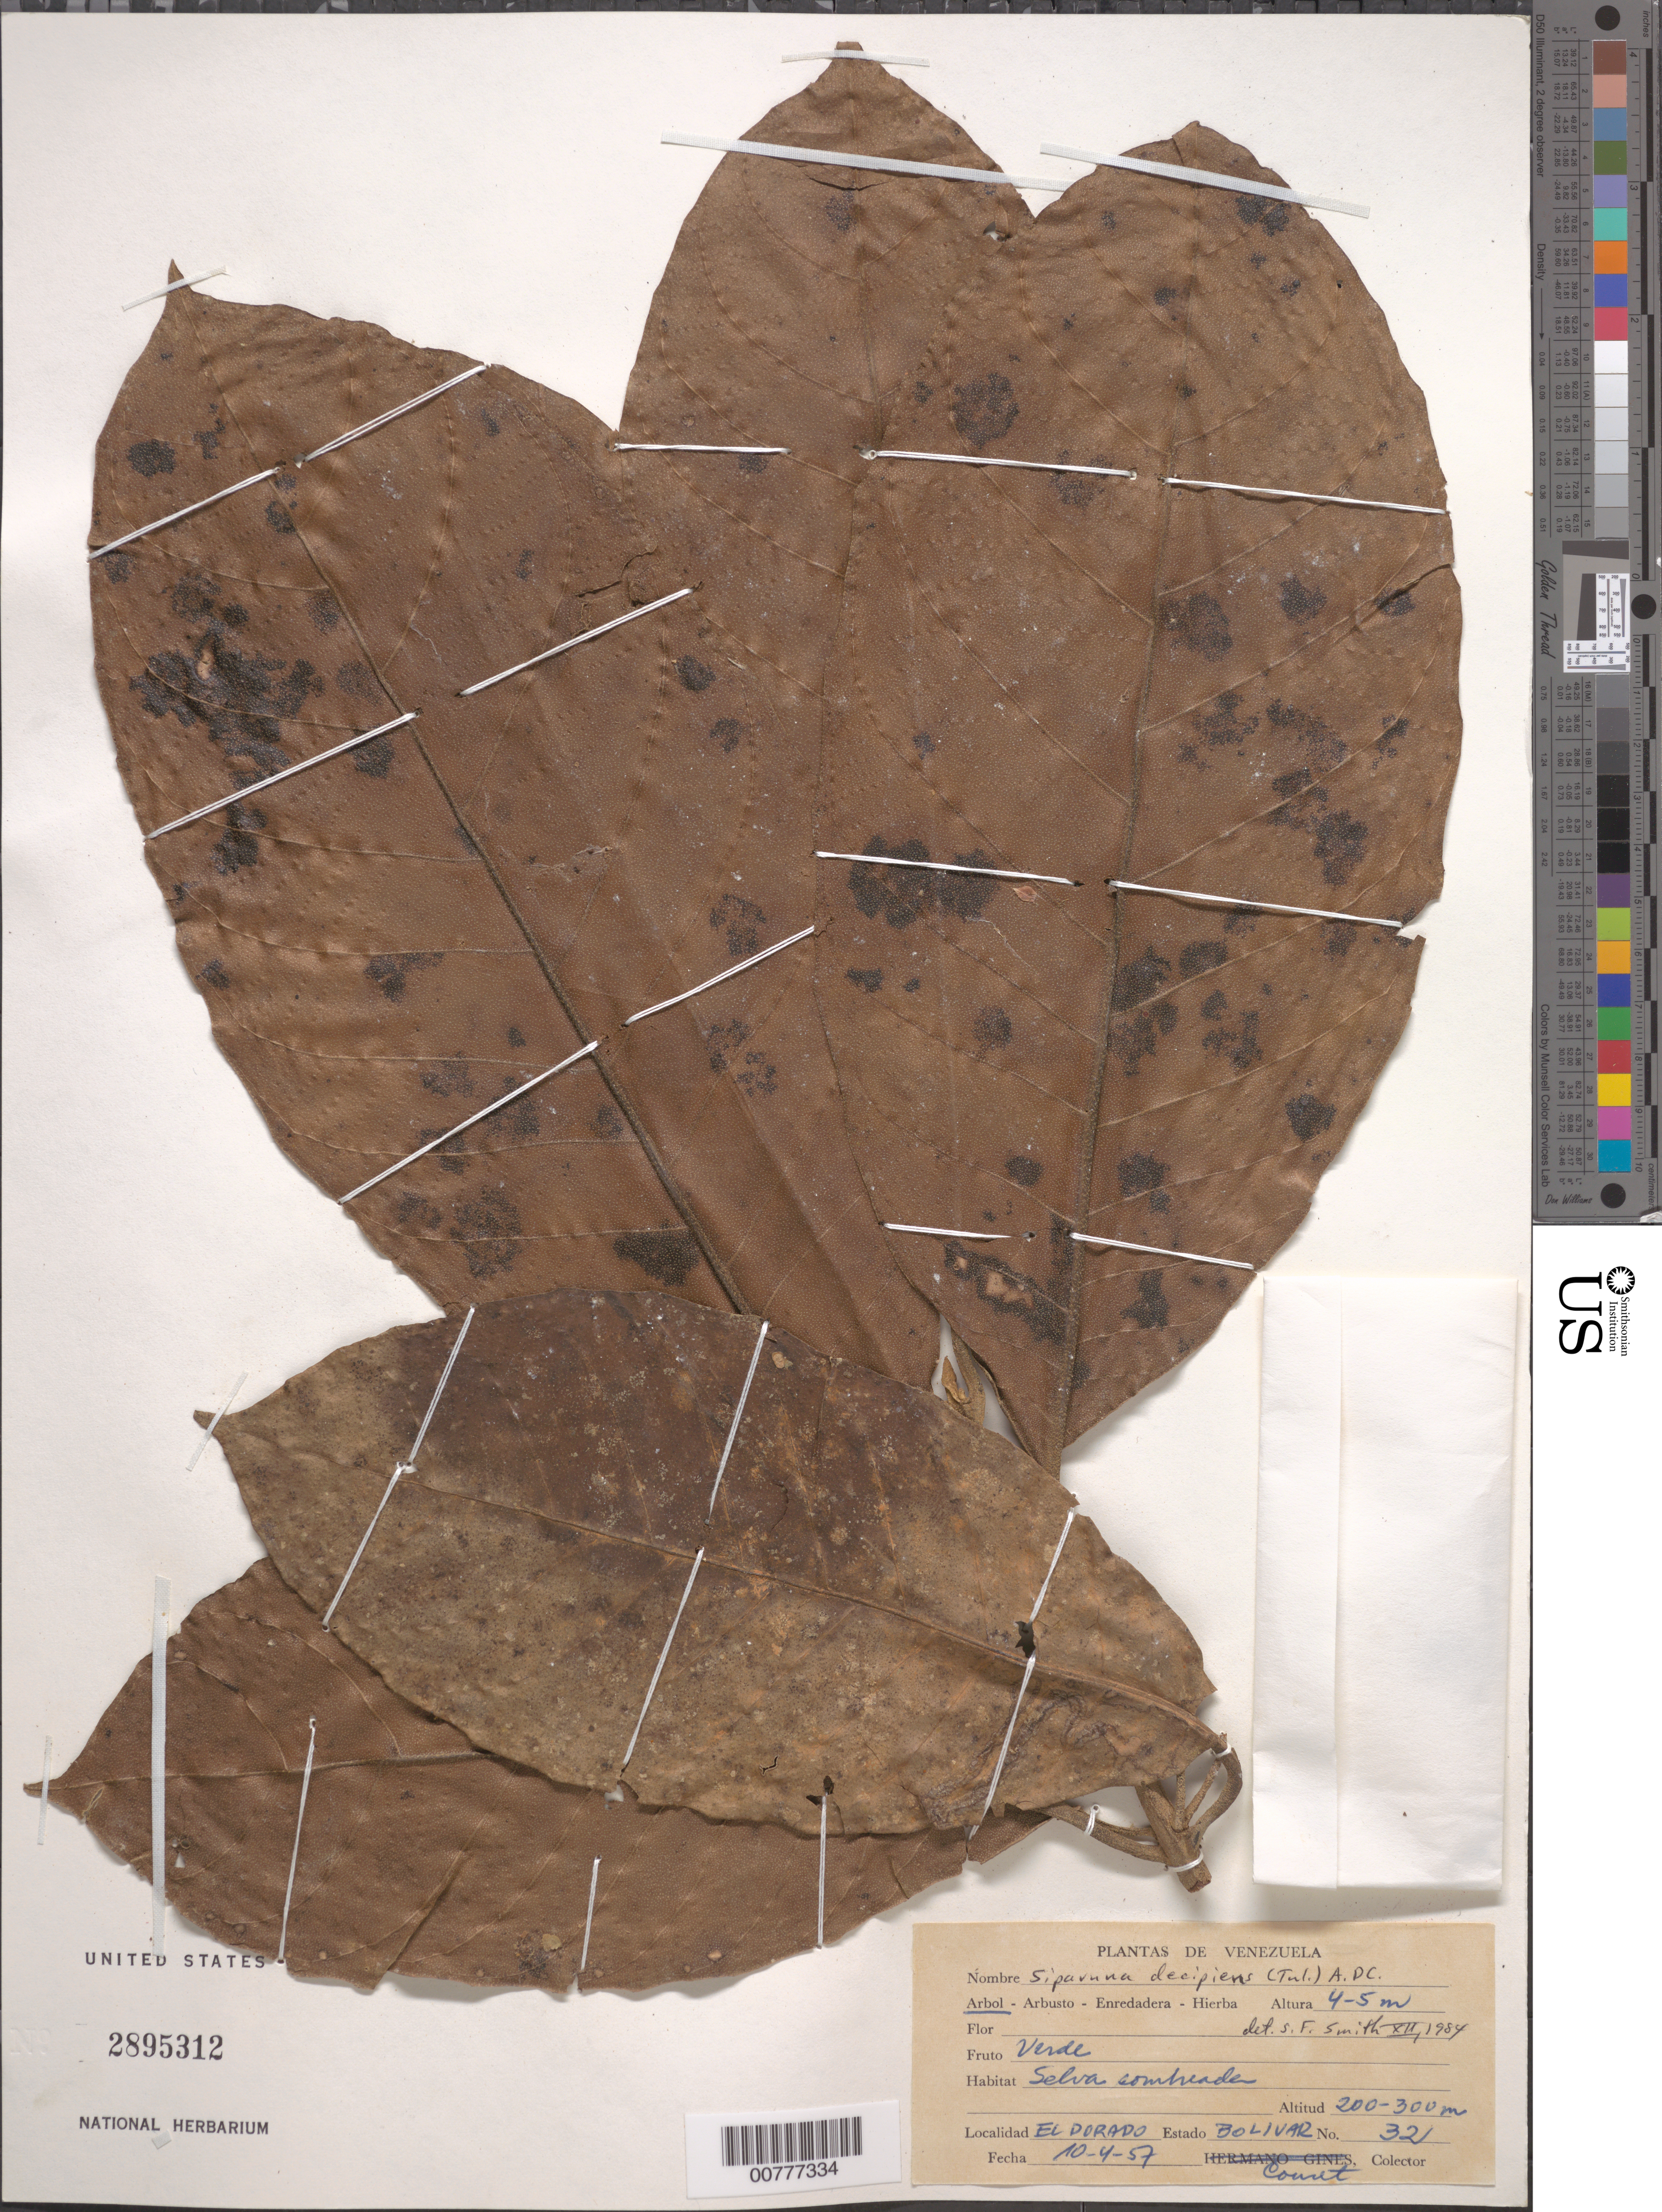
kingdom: Plantae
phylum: Tracheophyta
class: Magnoliopsida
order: Laurales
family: Siparunaceae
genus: Siparuna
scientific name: Siparuna decipiens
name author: (Tul.) A. DC.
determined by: Smith, Stephen F., (US), NMNH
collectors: -. Couret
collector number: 32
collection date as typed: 10-Apr-57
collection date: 1957-04-10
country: Venezuela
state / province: Bolívar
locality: El Dorado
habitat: Selva sombreada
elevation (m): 200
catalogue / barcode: US 2895312